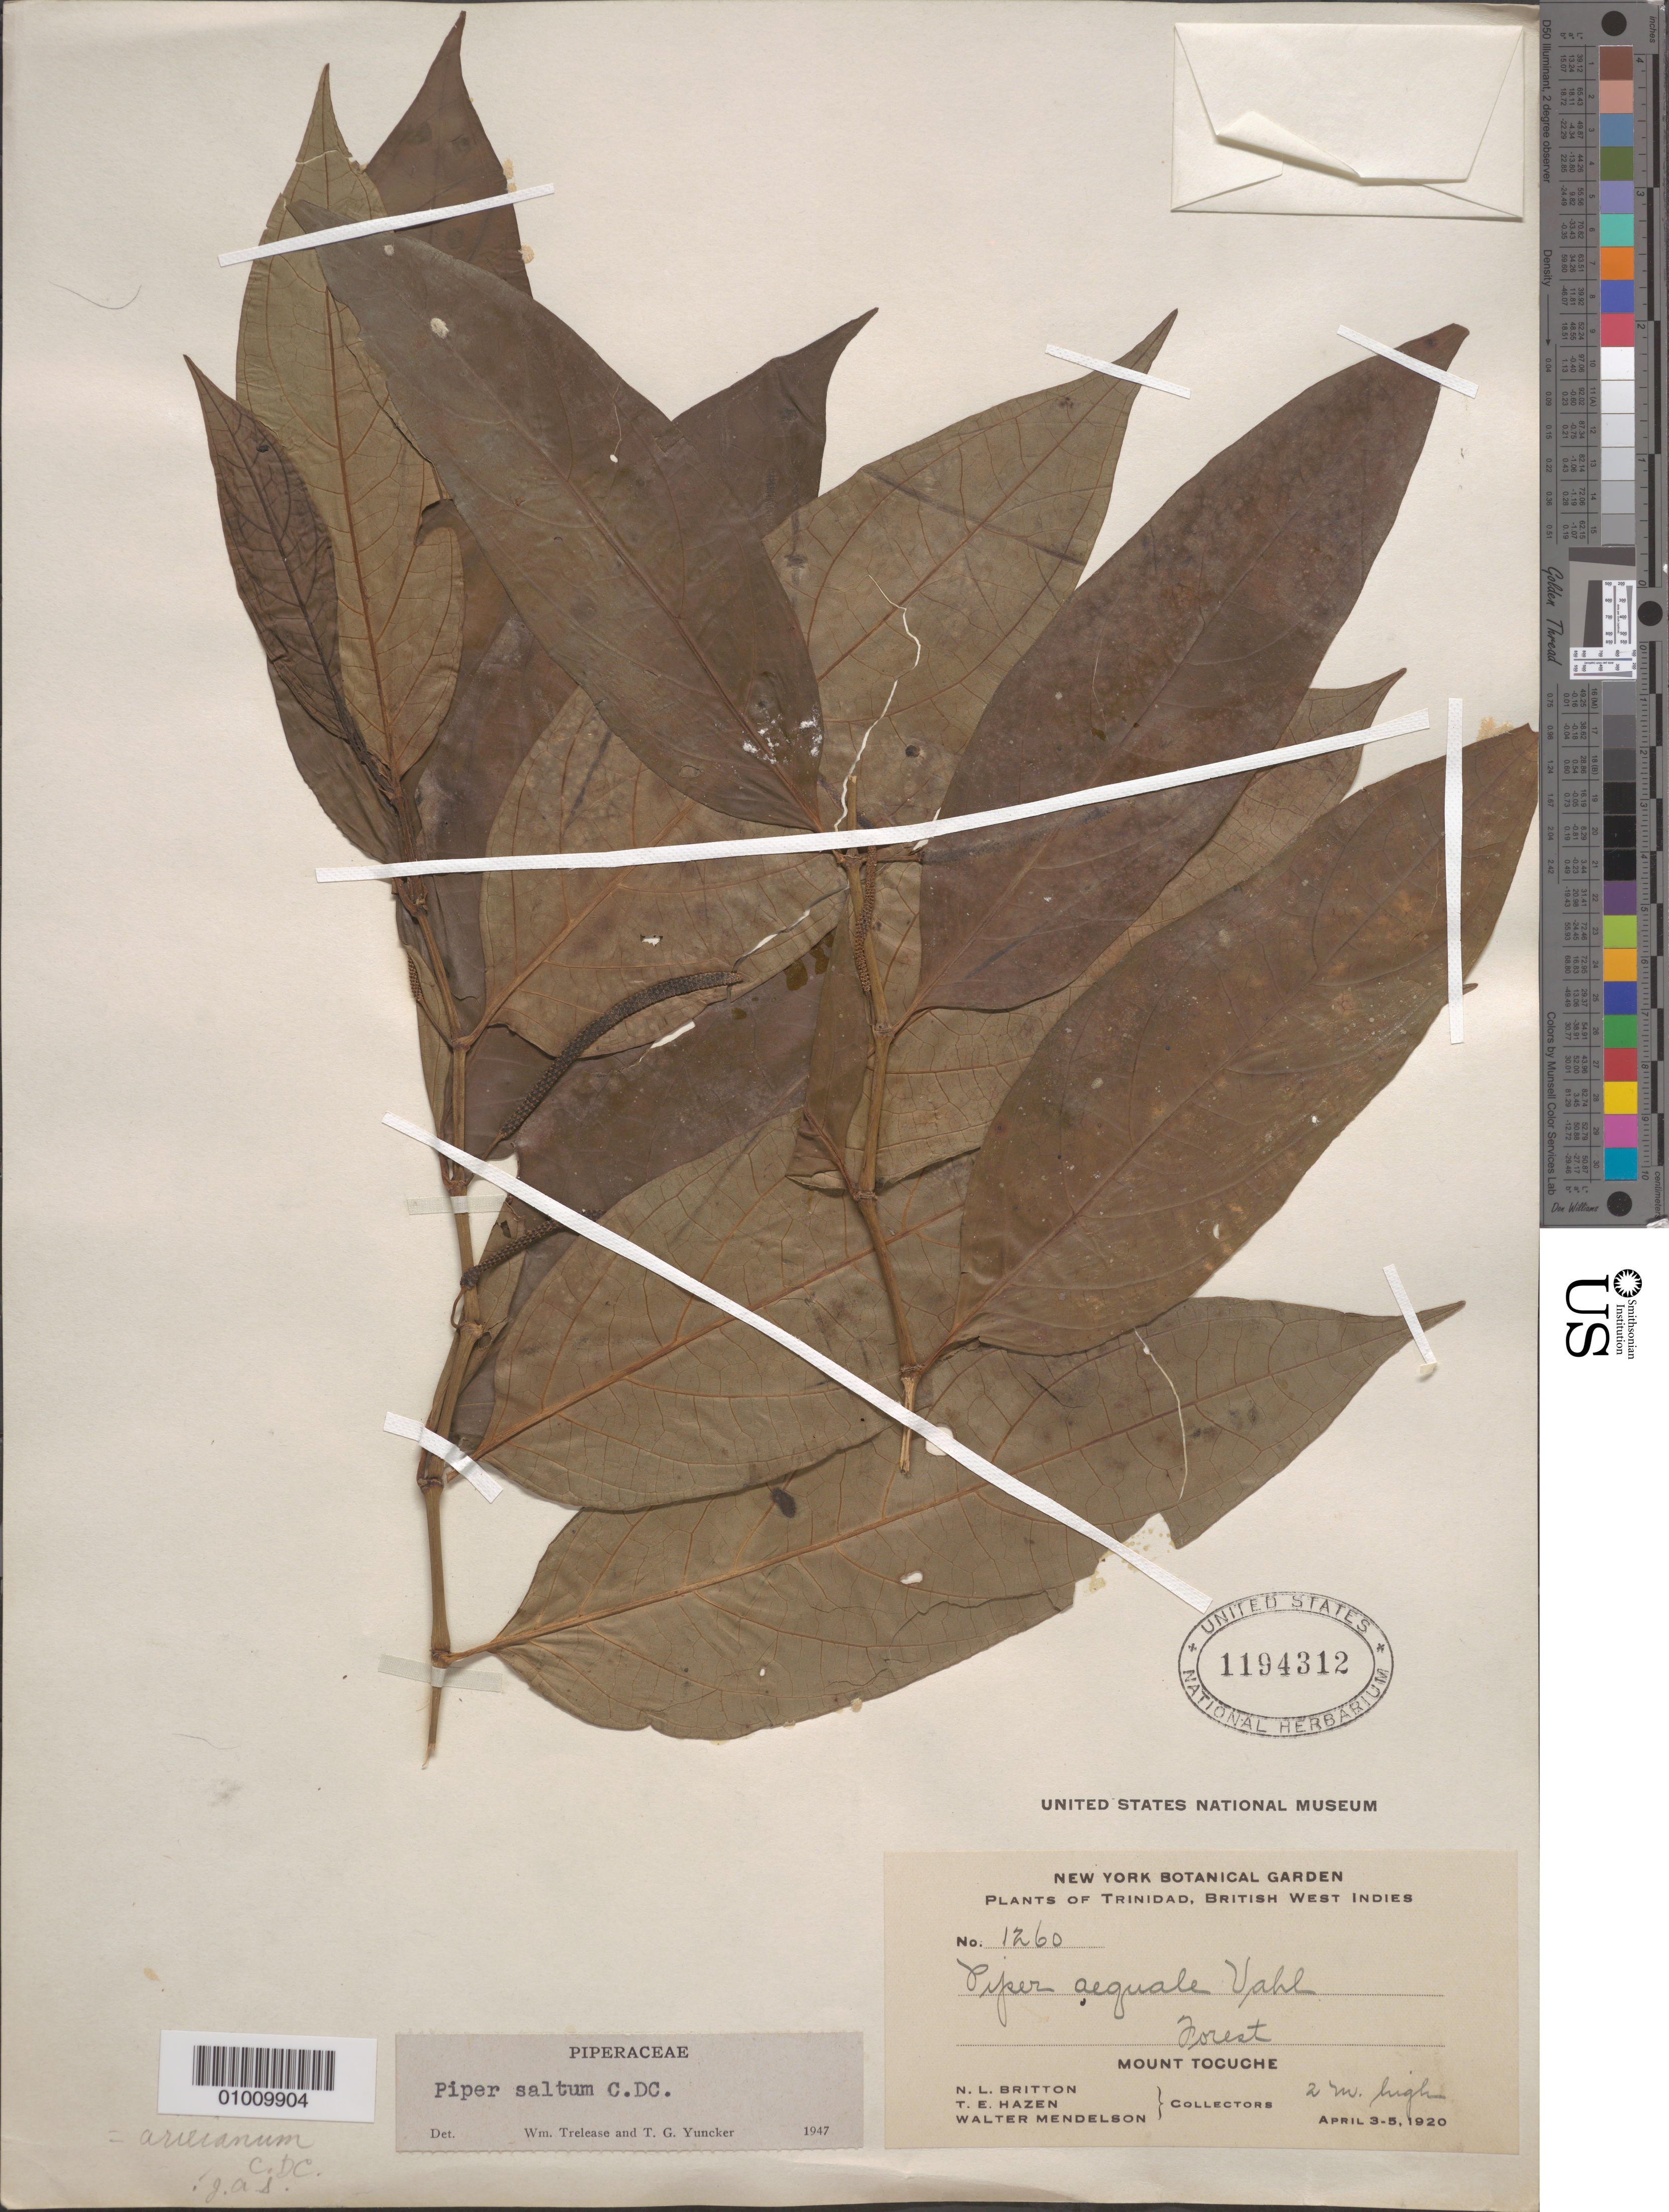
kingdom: Plantae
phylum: Tracheophyta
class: Magnoliopsida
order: Piperales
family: Piperaceae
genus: Piper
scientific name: Piper saltuum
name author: C. DC.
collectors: N. Britton, T. E. Hazen & W. Mendelson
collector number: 1260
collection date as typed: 03 Apr 1920 to 05 Apr 1920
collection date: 1920-04-03/1920-04-05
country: Trinidad and Tobago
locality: Forest at Mount Tocuche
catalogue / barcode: US 1994312